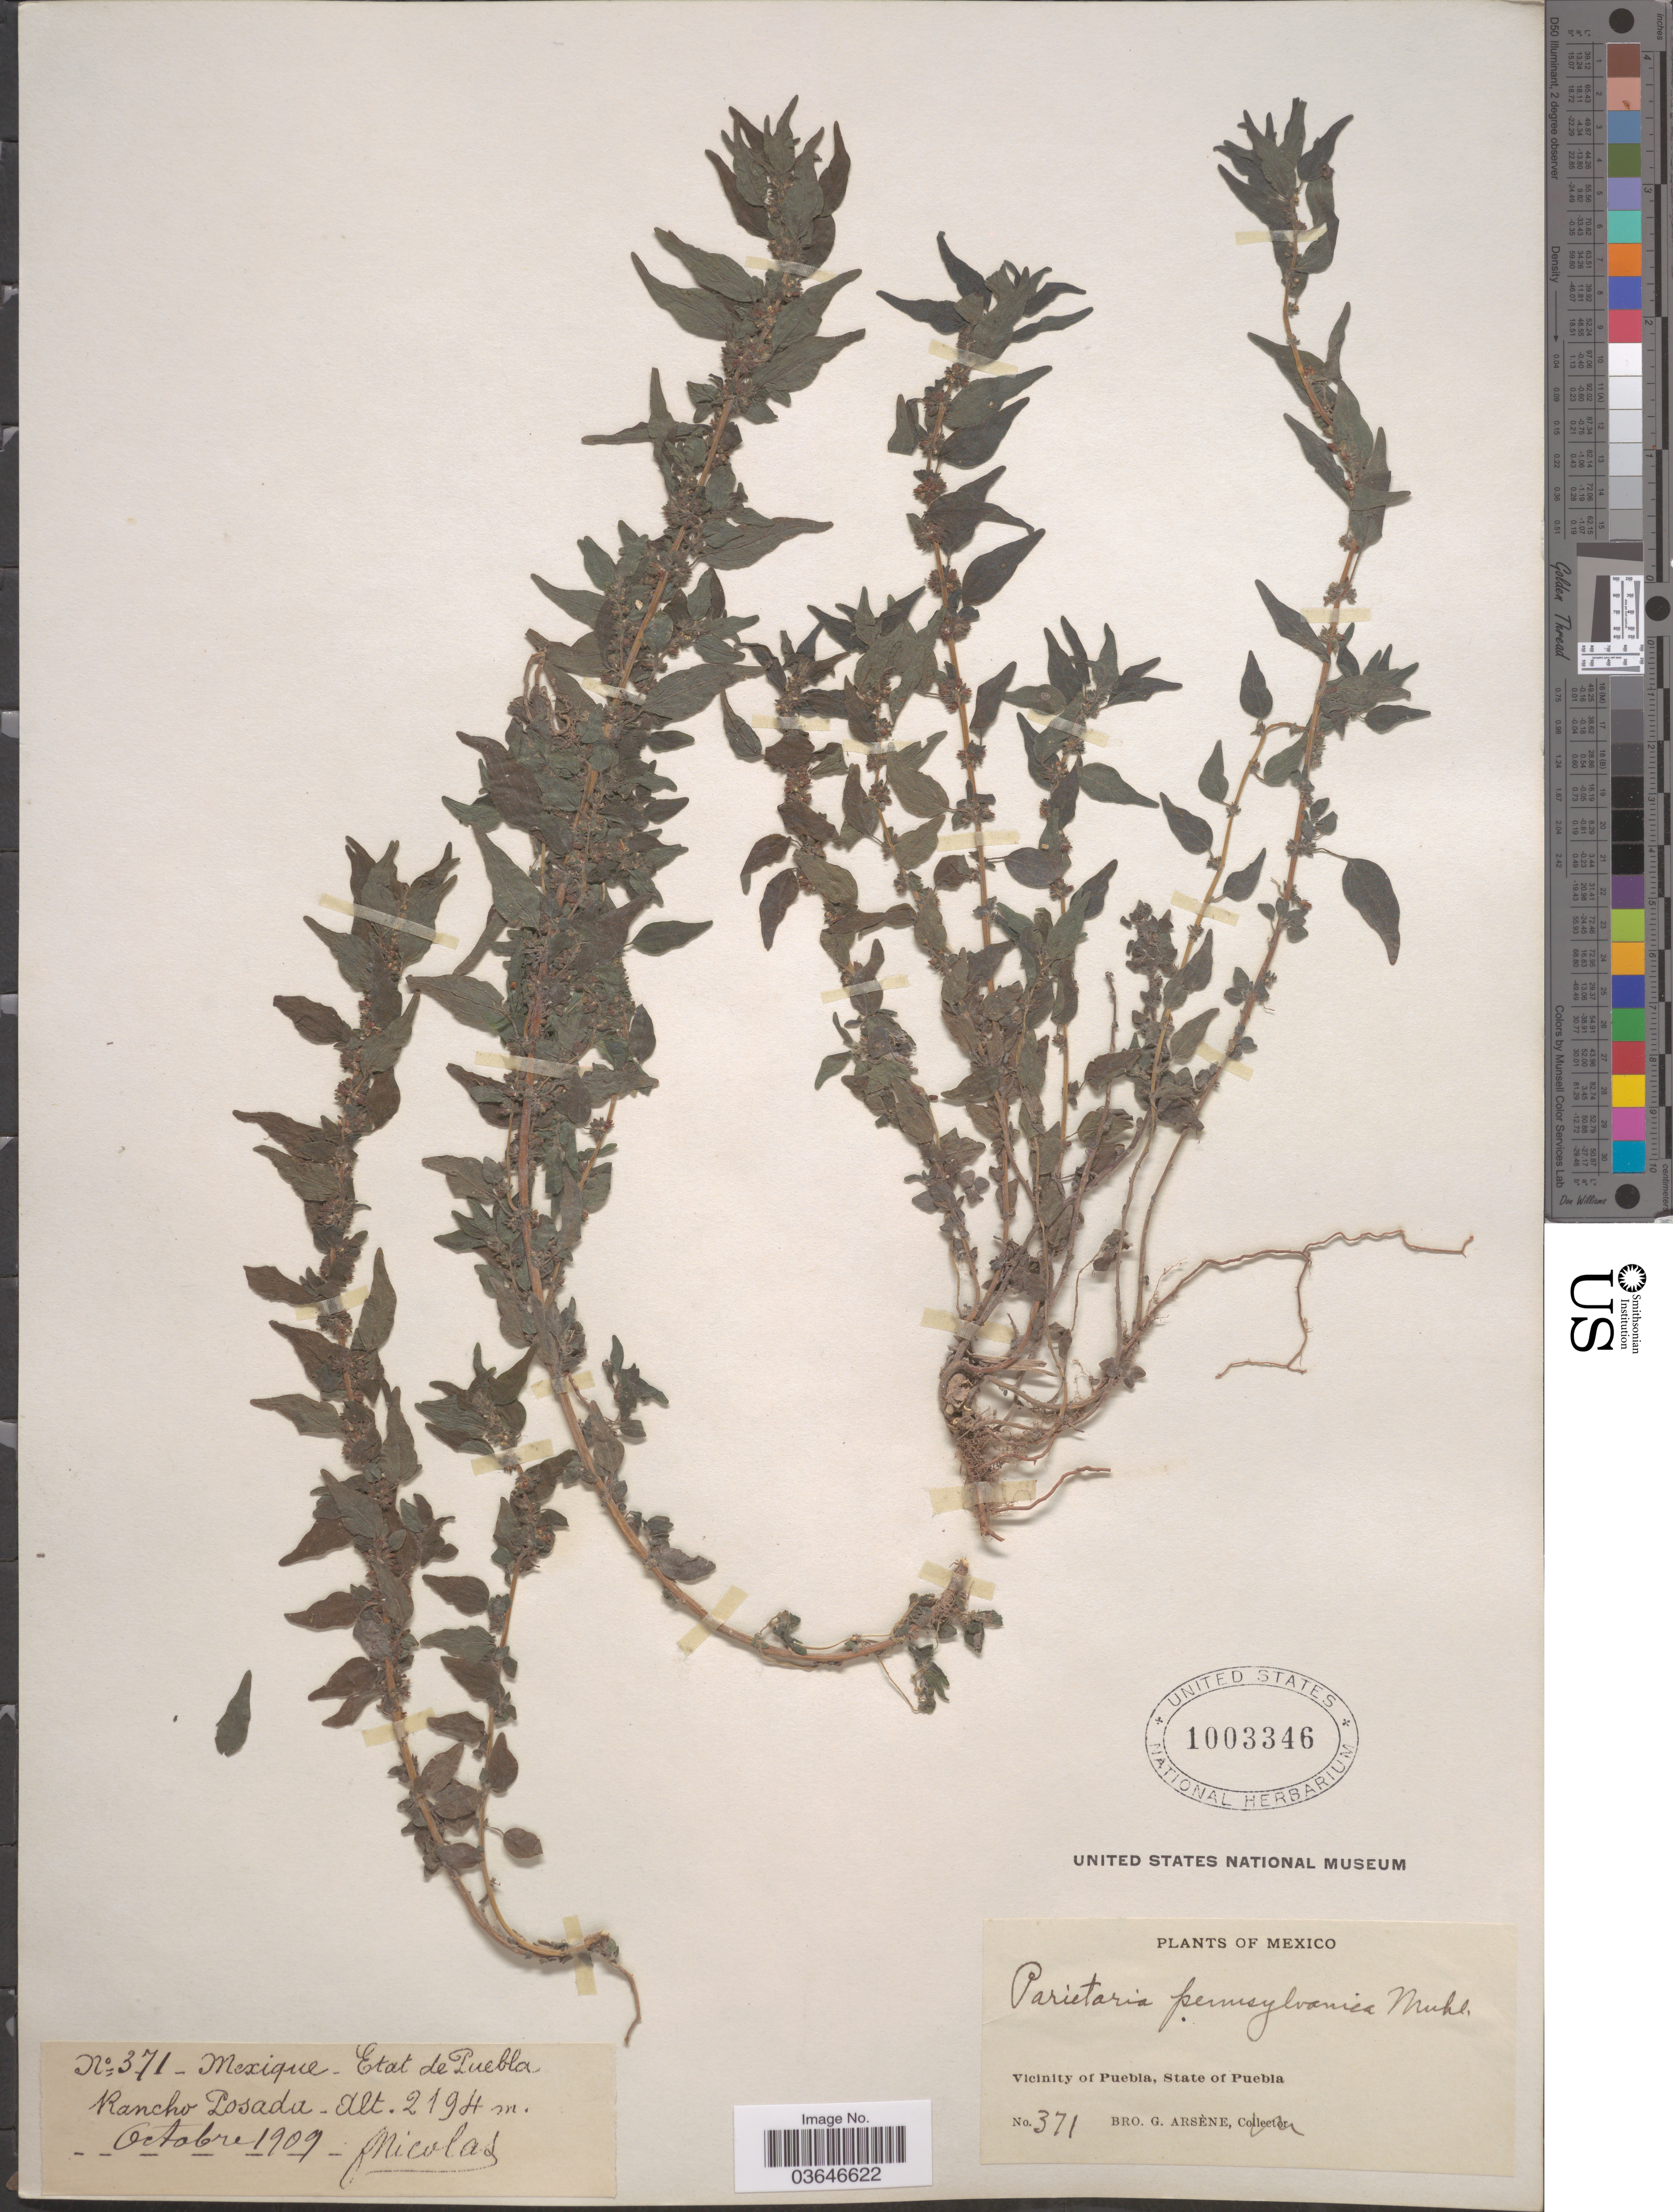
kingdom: Plantae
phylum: Tracheophyta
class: Magnoliopsida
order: Rosales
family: Urticaceae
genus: Parietaria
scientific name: Parietaria pensylvanica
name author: Muhl. ex Willd.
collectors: Bro. G. Arsène & F. Nicolas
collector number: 371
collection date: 1909-10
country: Mexico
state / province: Puebla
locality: Vicinity of Puebla, State of Puebla. Rancho Posada.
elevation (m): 2194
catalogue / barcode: US 1003346